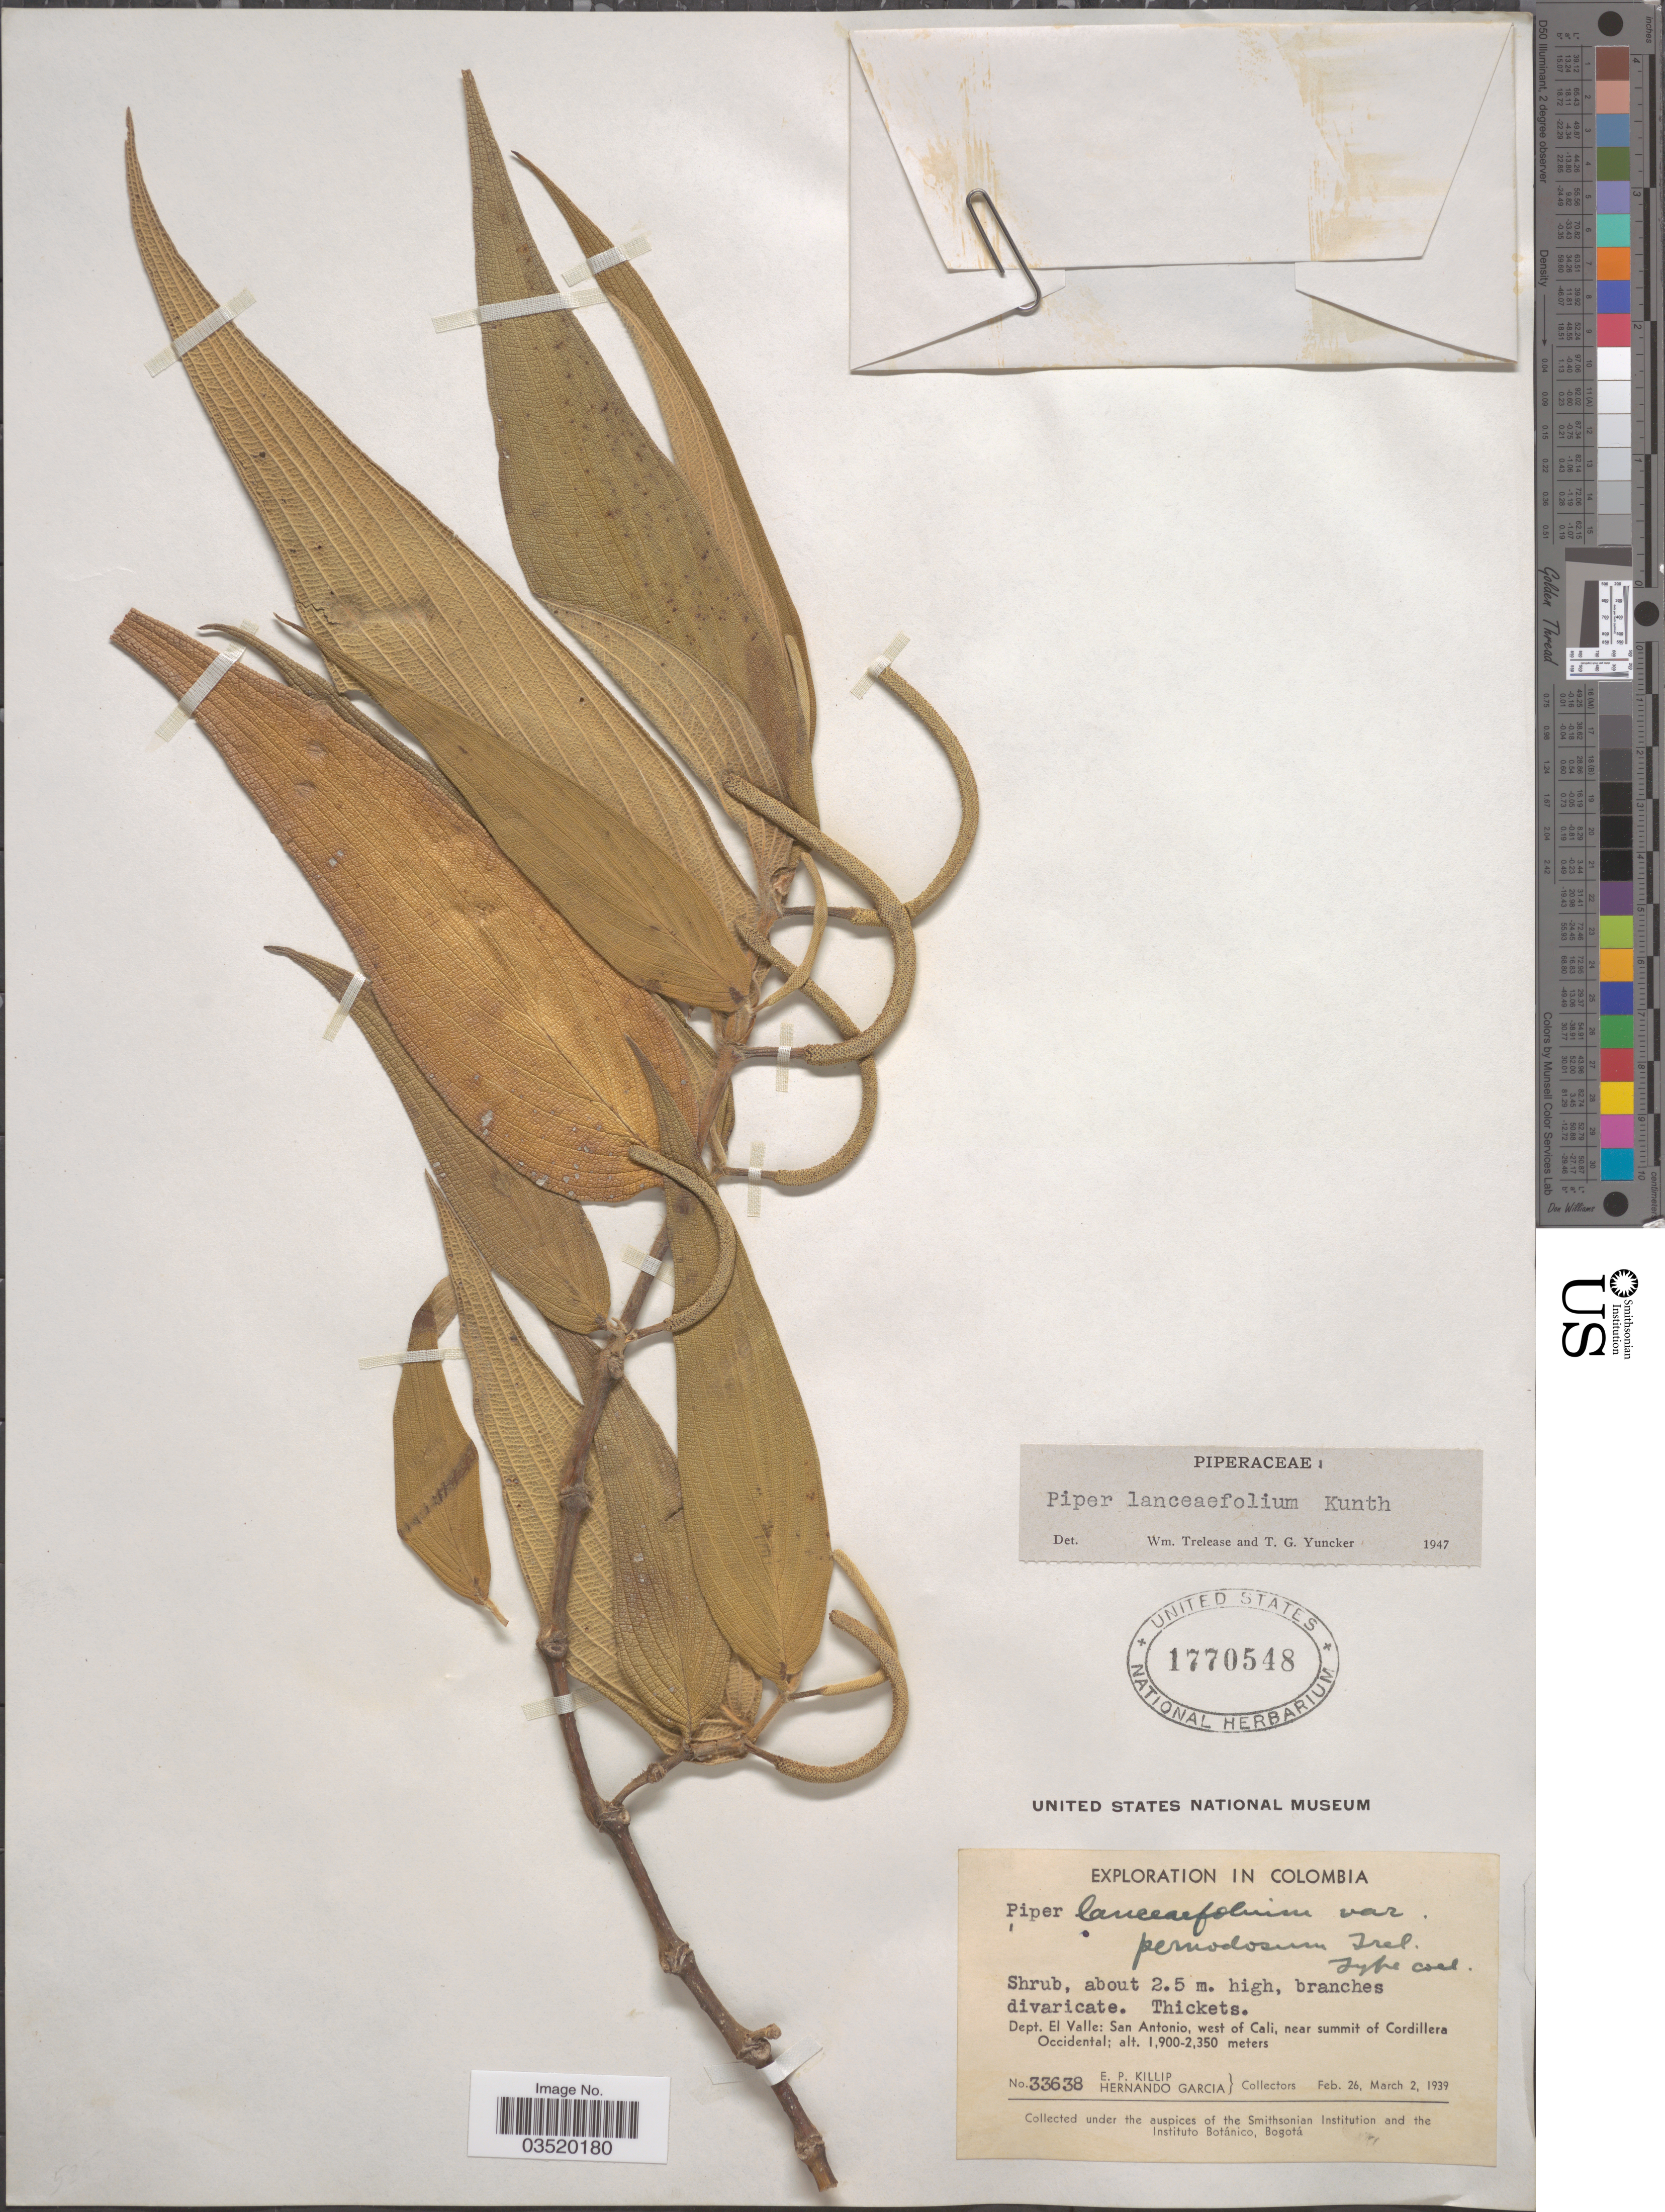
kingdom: Plantae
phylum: Tracheophyta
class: Magnoliopsida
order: Piperales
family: Piperaceae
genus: Piper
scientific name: Piper lanceifolium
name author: Kunth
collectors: E. P. Killip & H. Garcia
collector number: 33638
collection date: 1939-02-26/1939-03-02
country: Colombia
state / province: Valle del Cauca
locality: Dept. El Valle: San Antonio, west of Cali, near summit of Cordillera Occidental.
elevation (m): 1900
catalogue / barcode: US 1770548